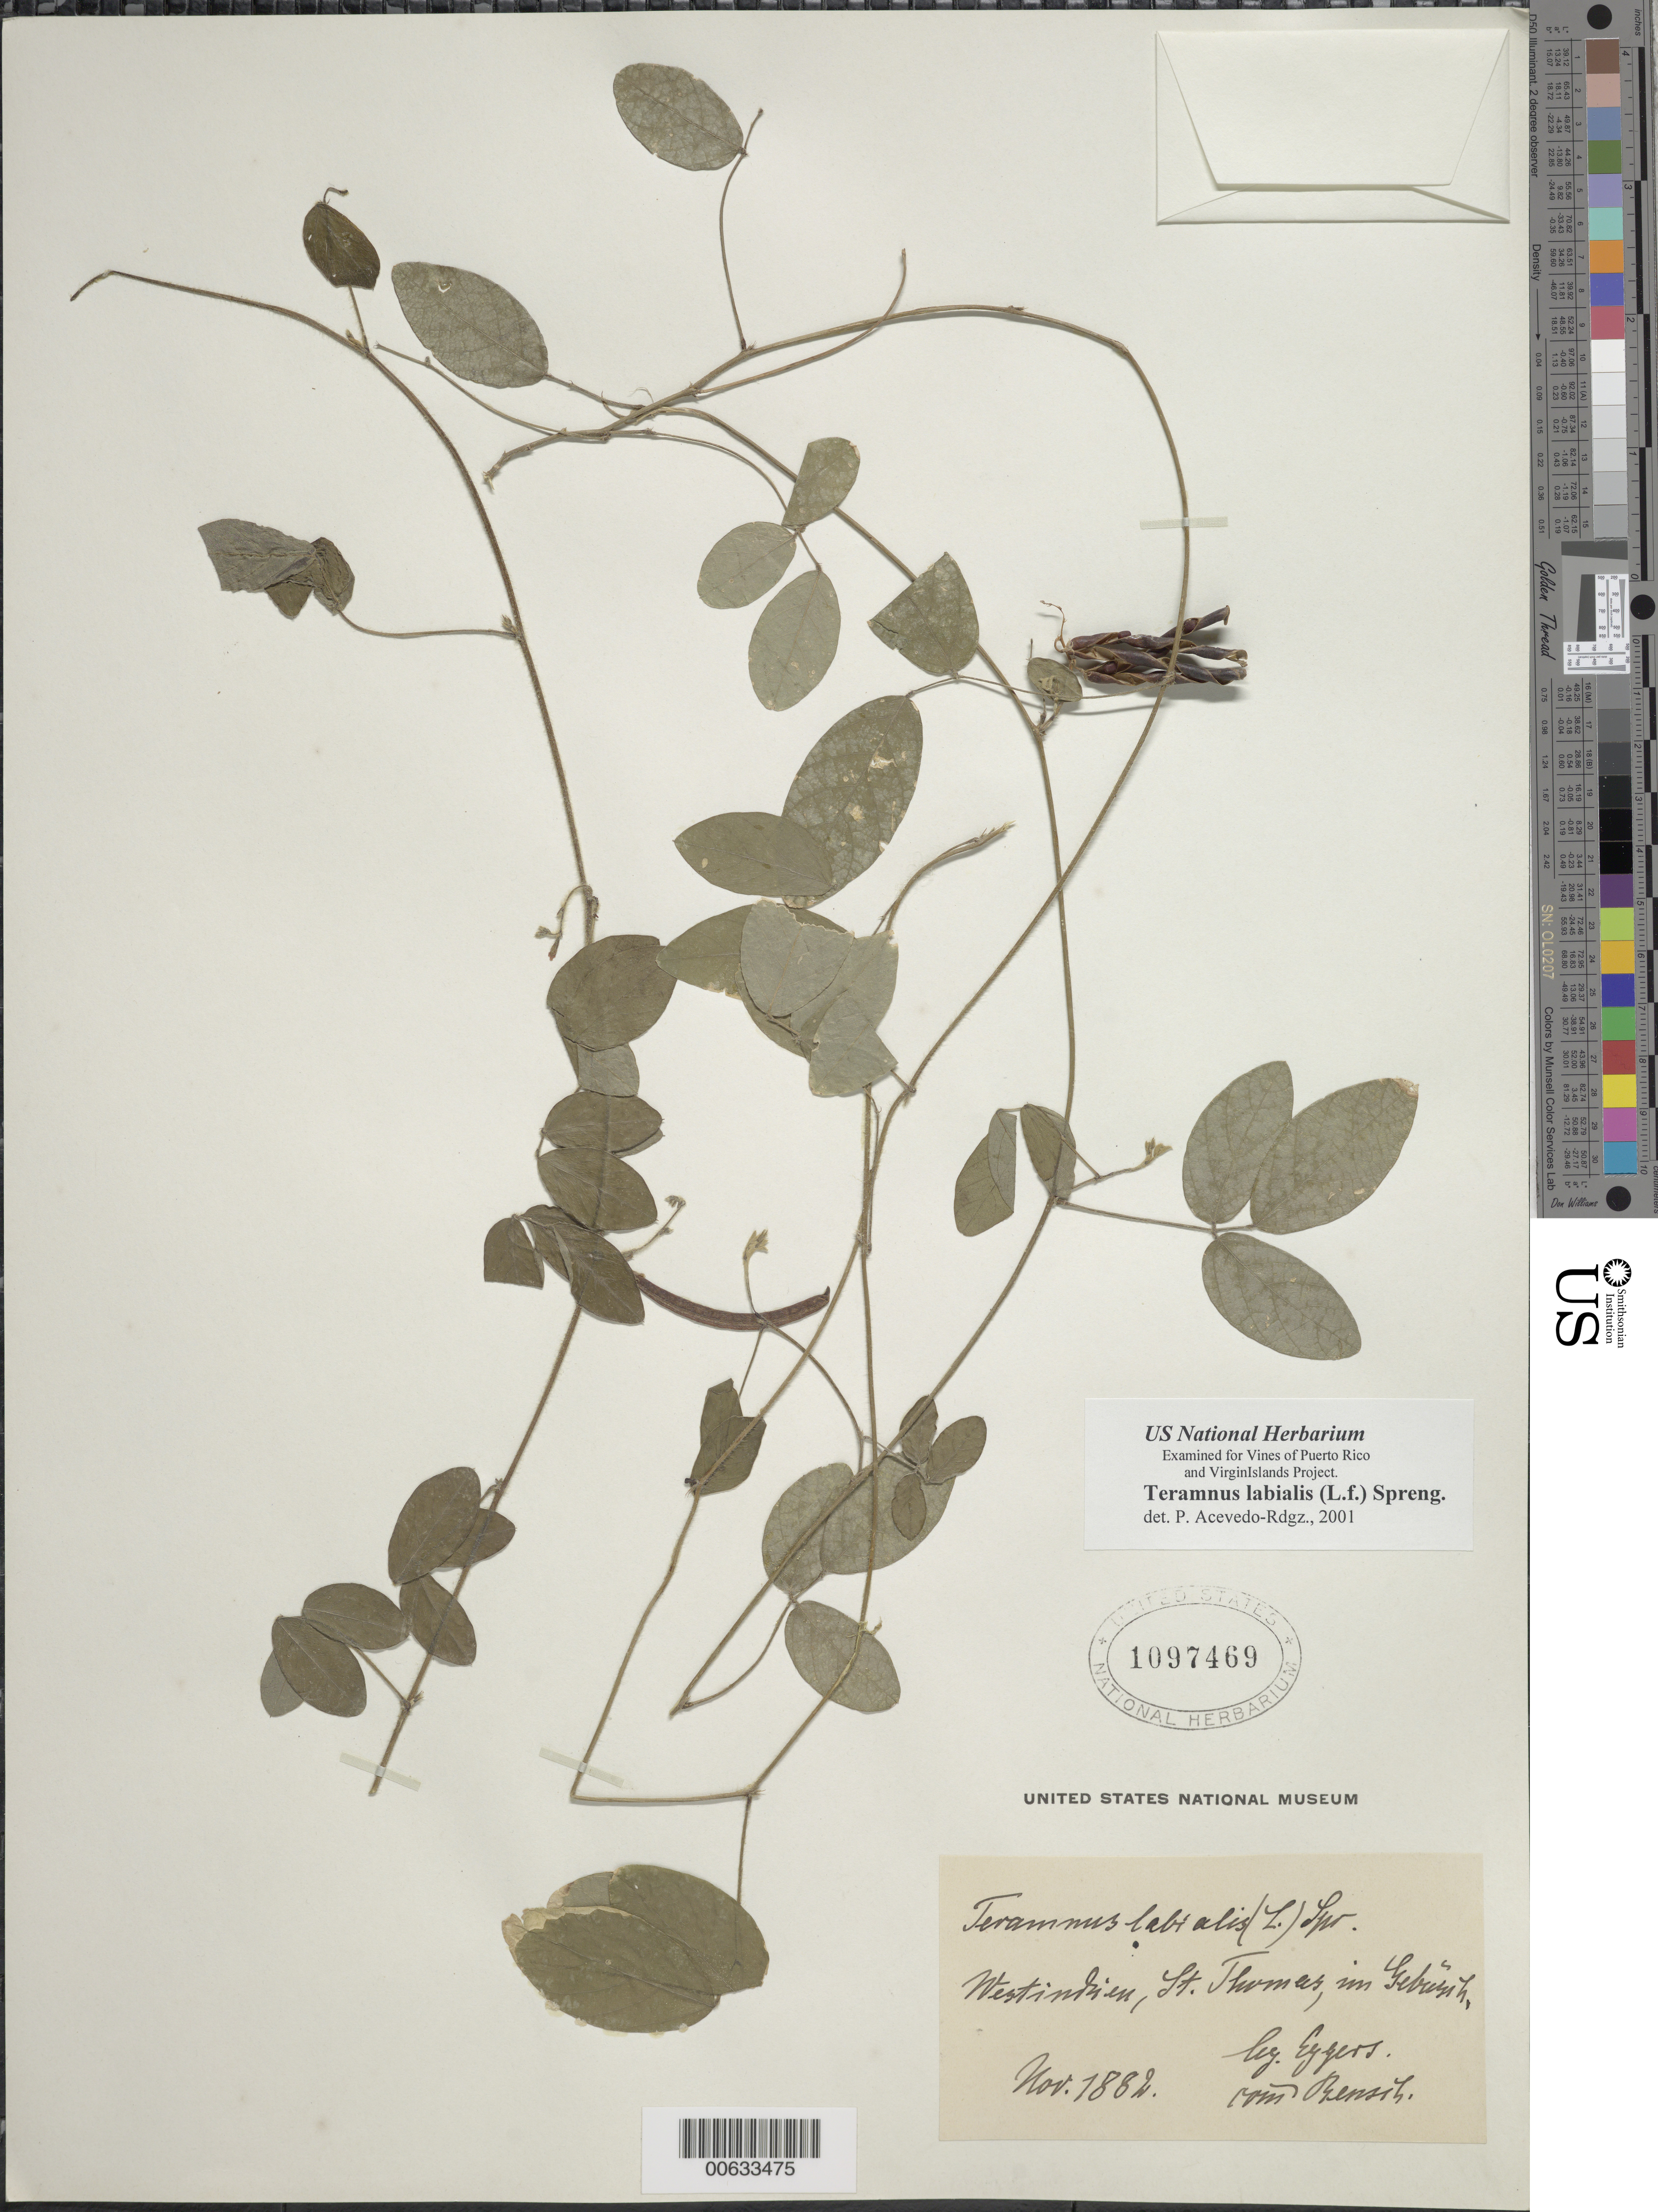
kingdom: Plantae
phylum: Tracheophyta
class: Magnoliopsida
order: Fabales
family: Fabaceae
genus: Teramnus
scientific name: Teramnus labialis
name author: (L. f.) Spreng.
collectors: -. Eggers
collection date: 1882-11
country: U.S. Virgin Islands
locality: West Indien, St. Thomas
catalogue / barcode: US 1097469